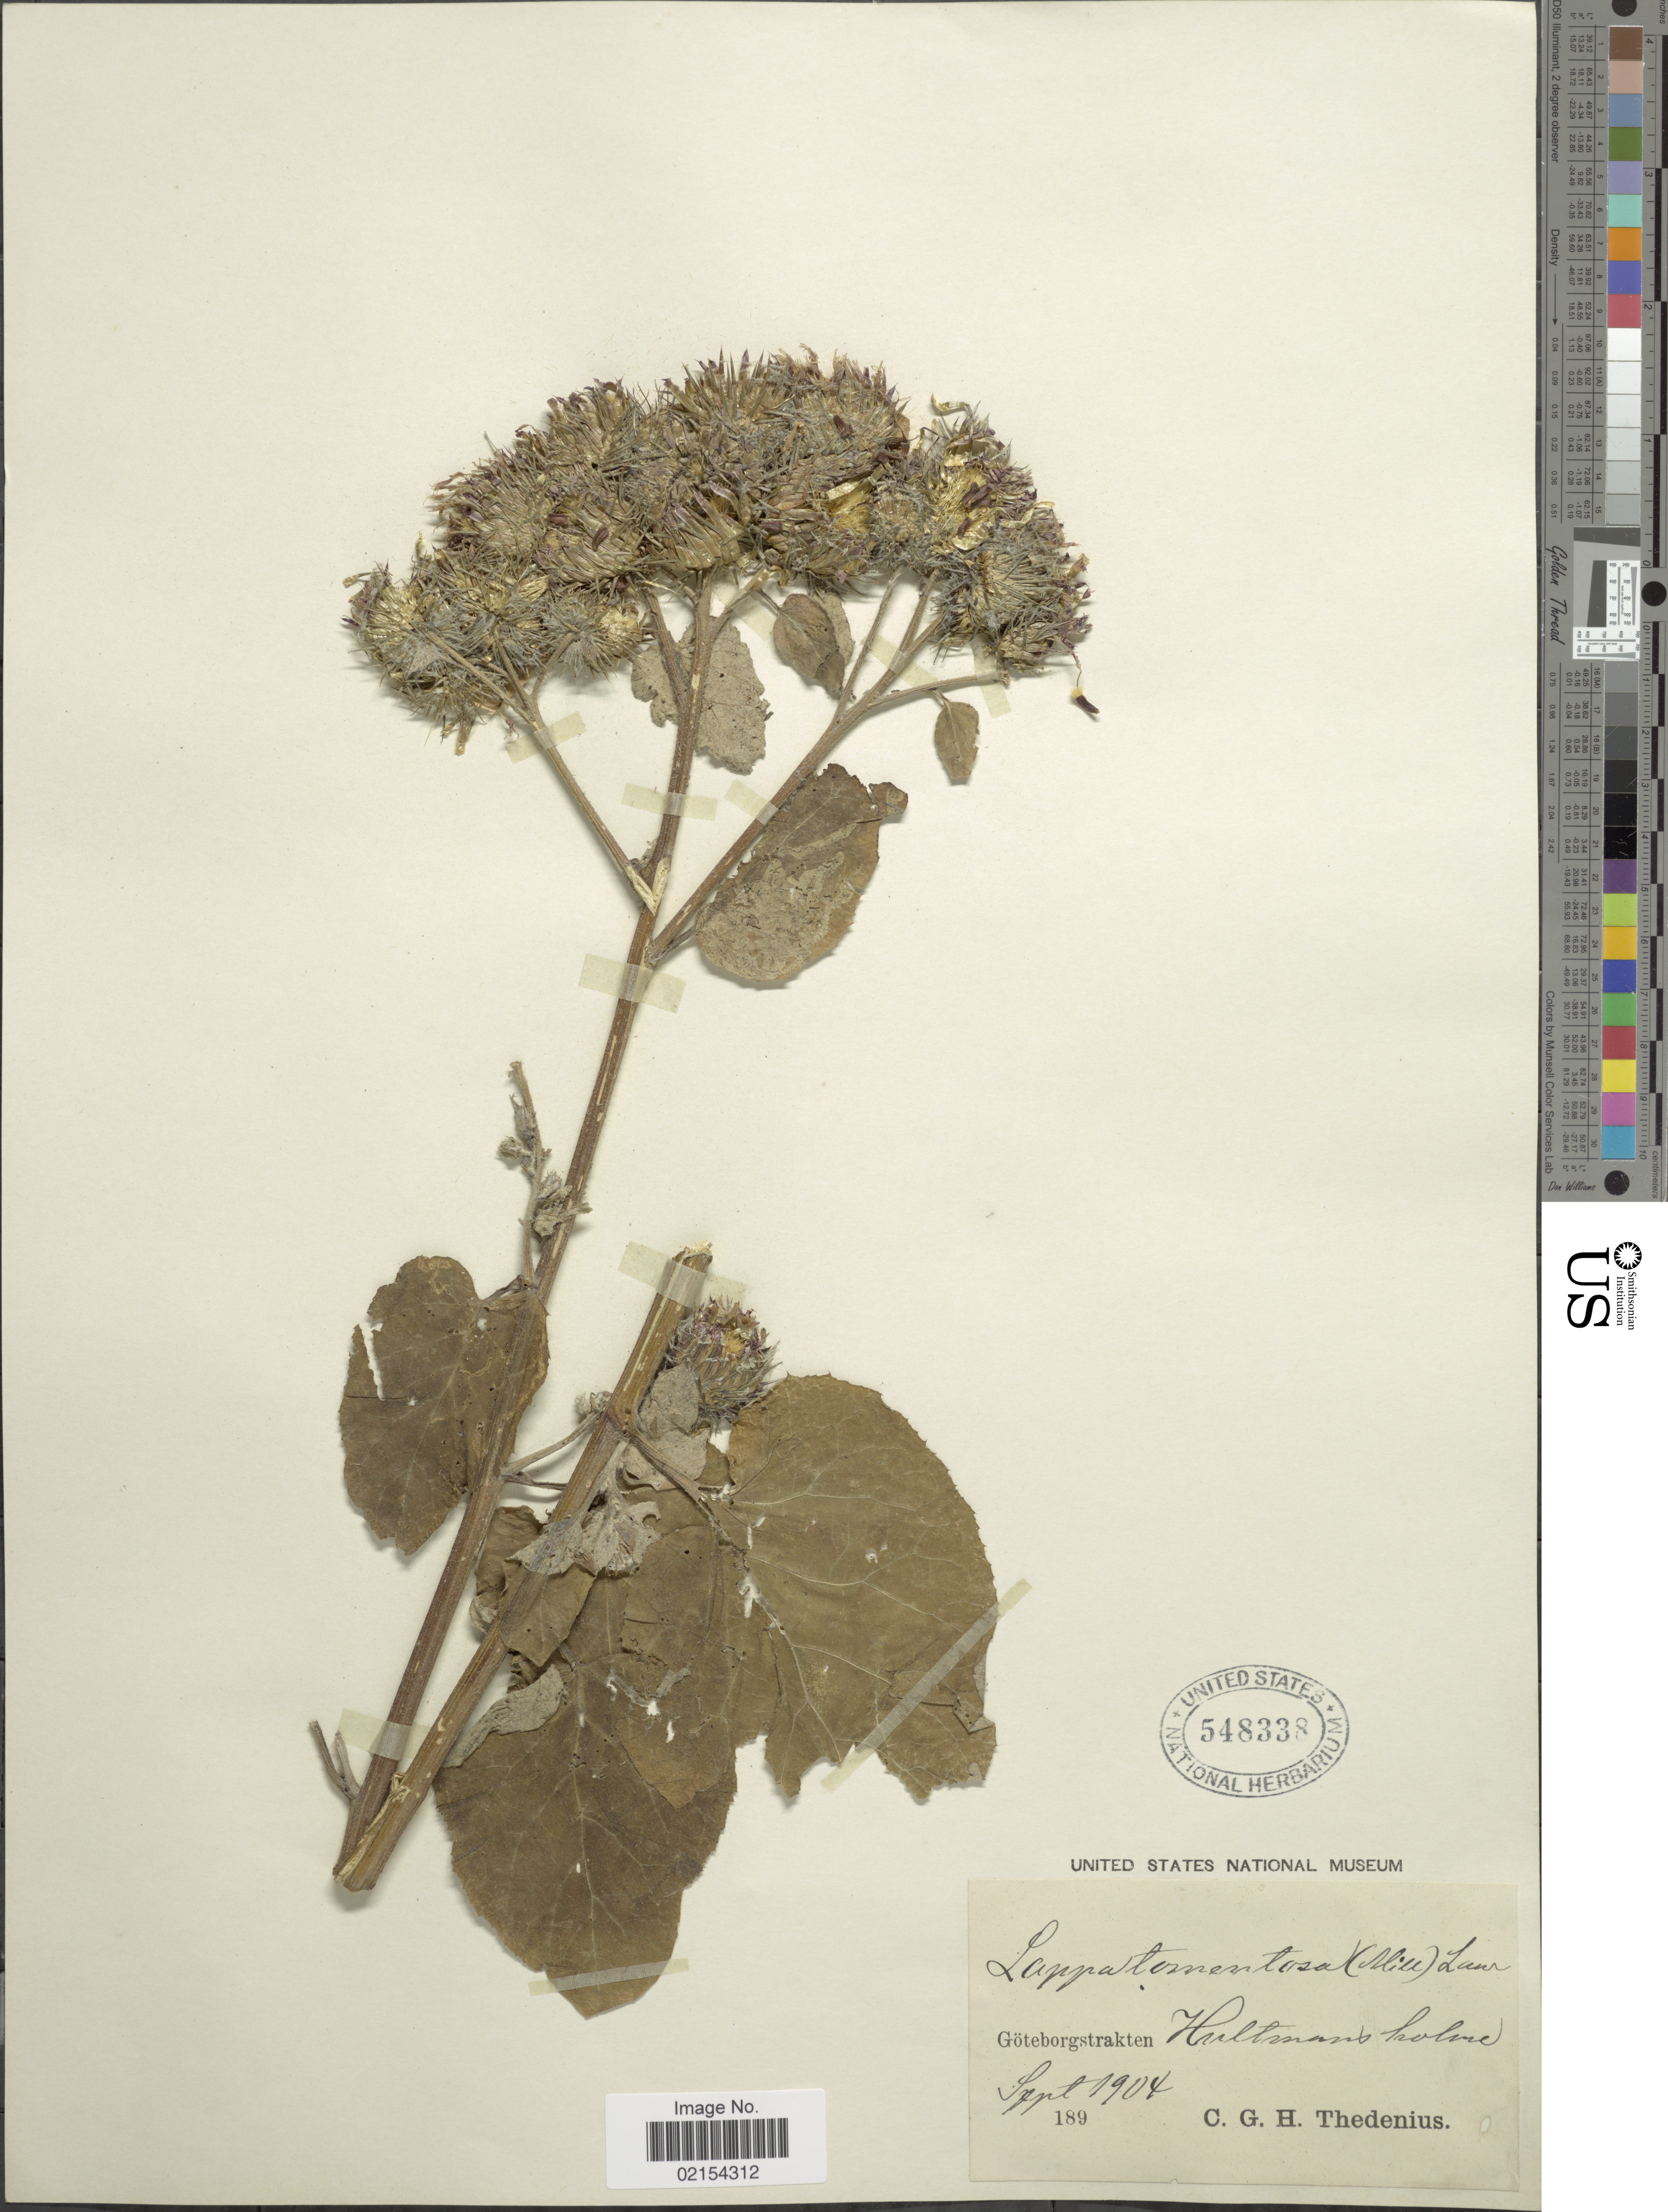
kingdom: Plantae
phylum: Tracheophyta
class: Magnoliopsida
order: Asterales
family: Asteraceae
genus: Arctium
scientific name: Arctium tomentosum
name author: Mill.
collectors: C. Thedenius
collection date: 1904-09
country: Sweden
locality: Goteborgstrakten Hultmans holme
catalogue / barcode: US 548338